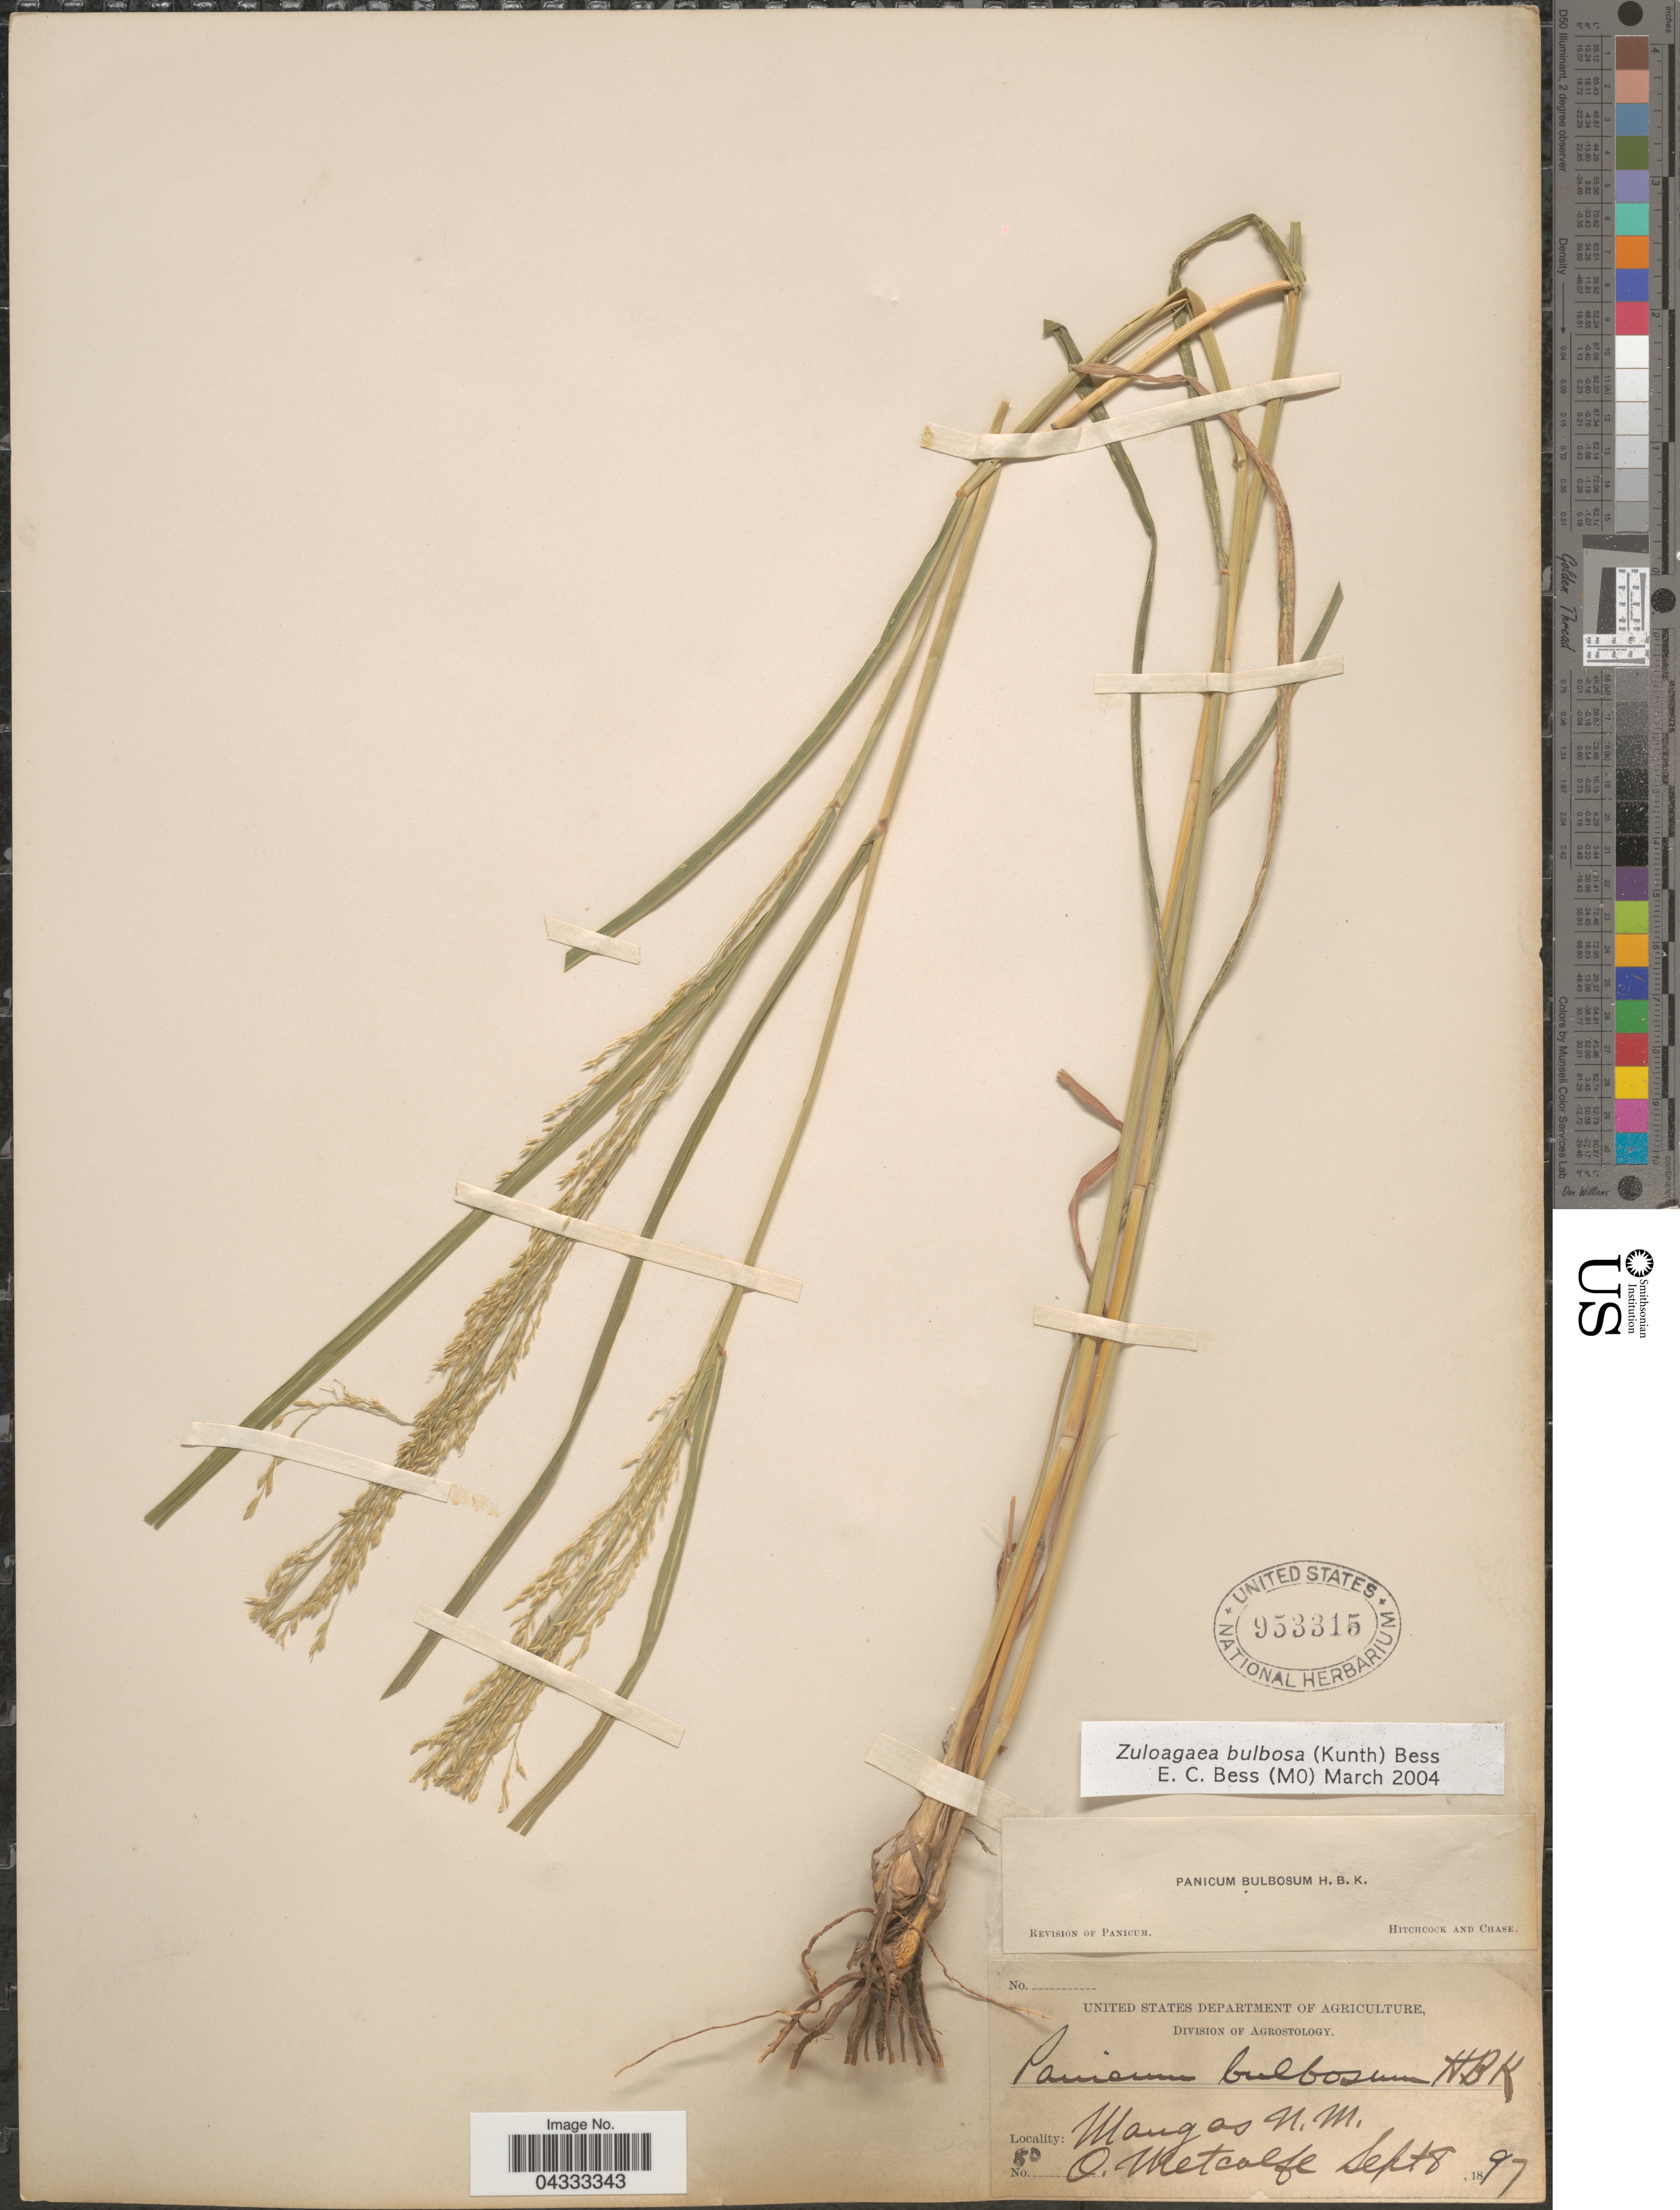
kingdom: Plantae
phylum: Tracheophyta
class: Liliopsida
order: Poales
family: Poaceae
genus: Zuloagaea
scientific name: Zuloagaea bulbosa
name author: (Kunth) E. Bess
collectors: O. Metcalfe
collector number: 80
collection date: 1897-09-08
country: United States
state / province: New Mexico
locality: Mangas.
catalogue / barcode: US 953315